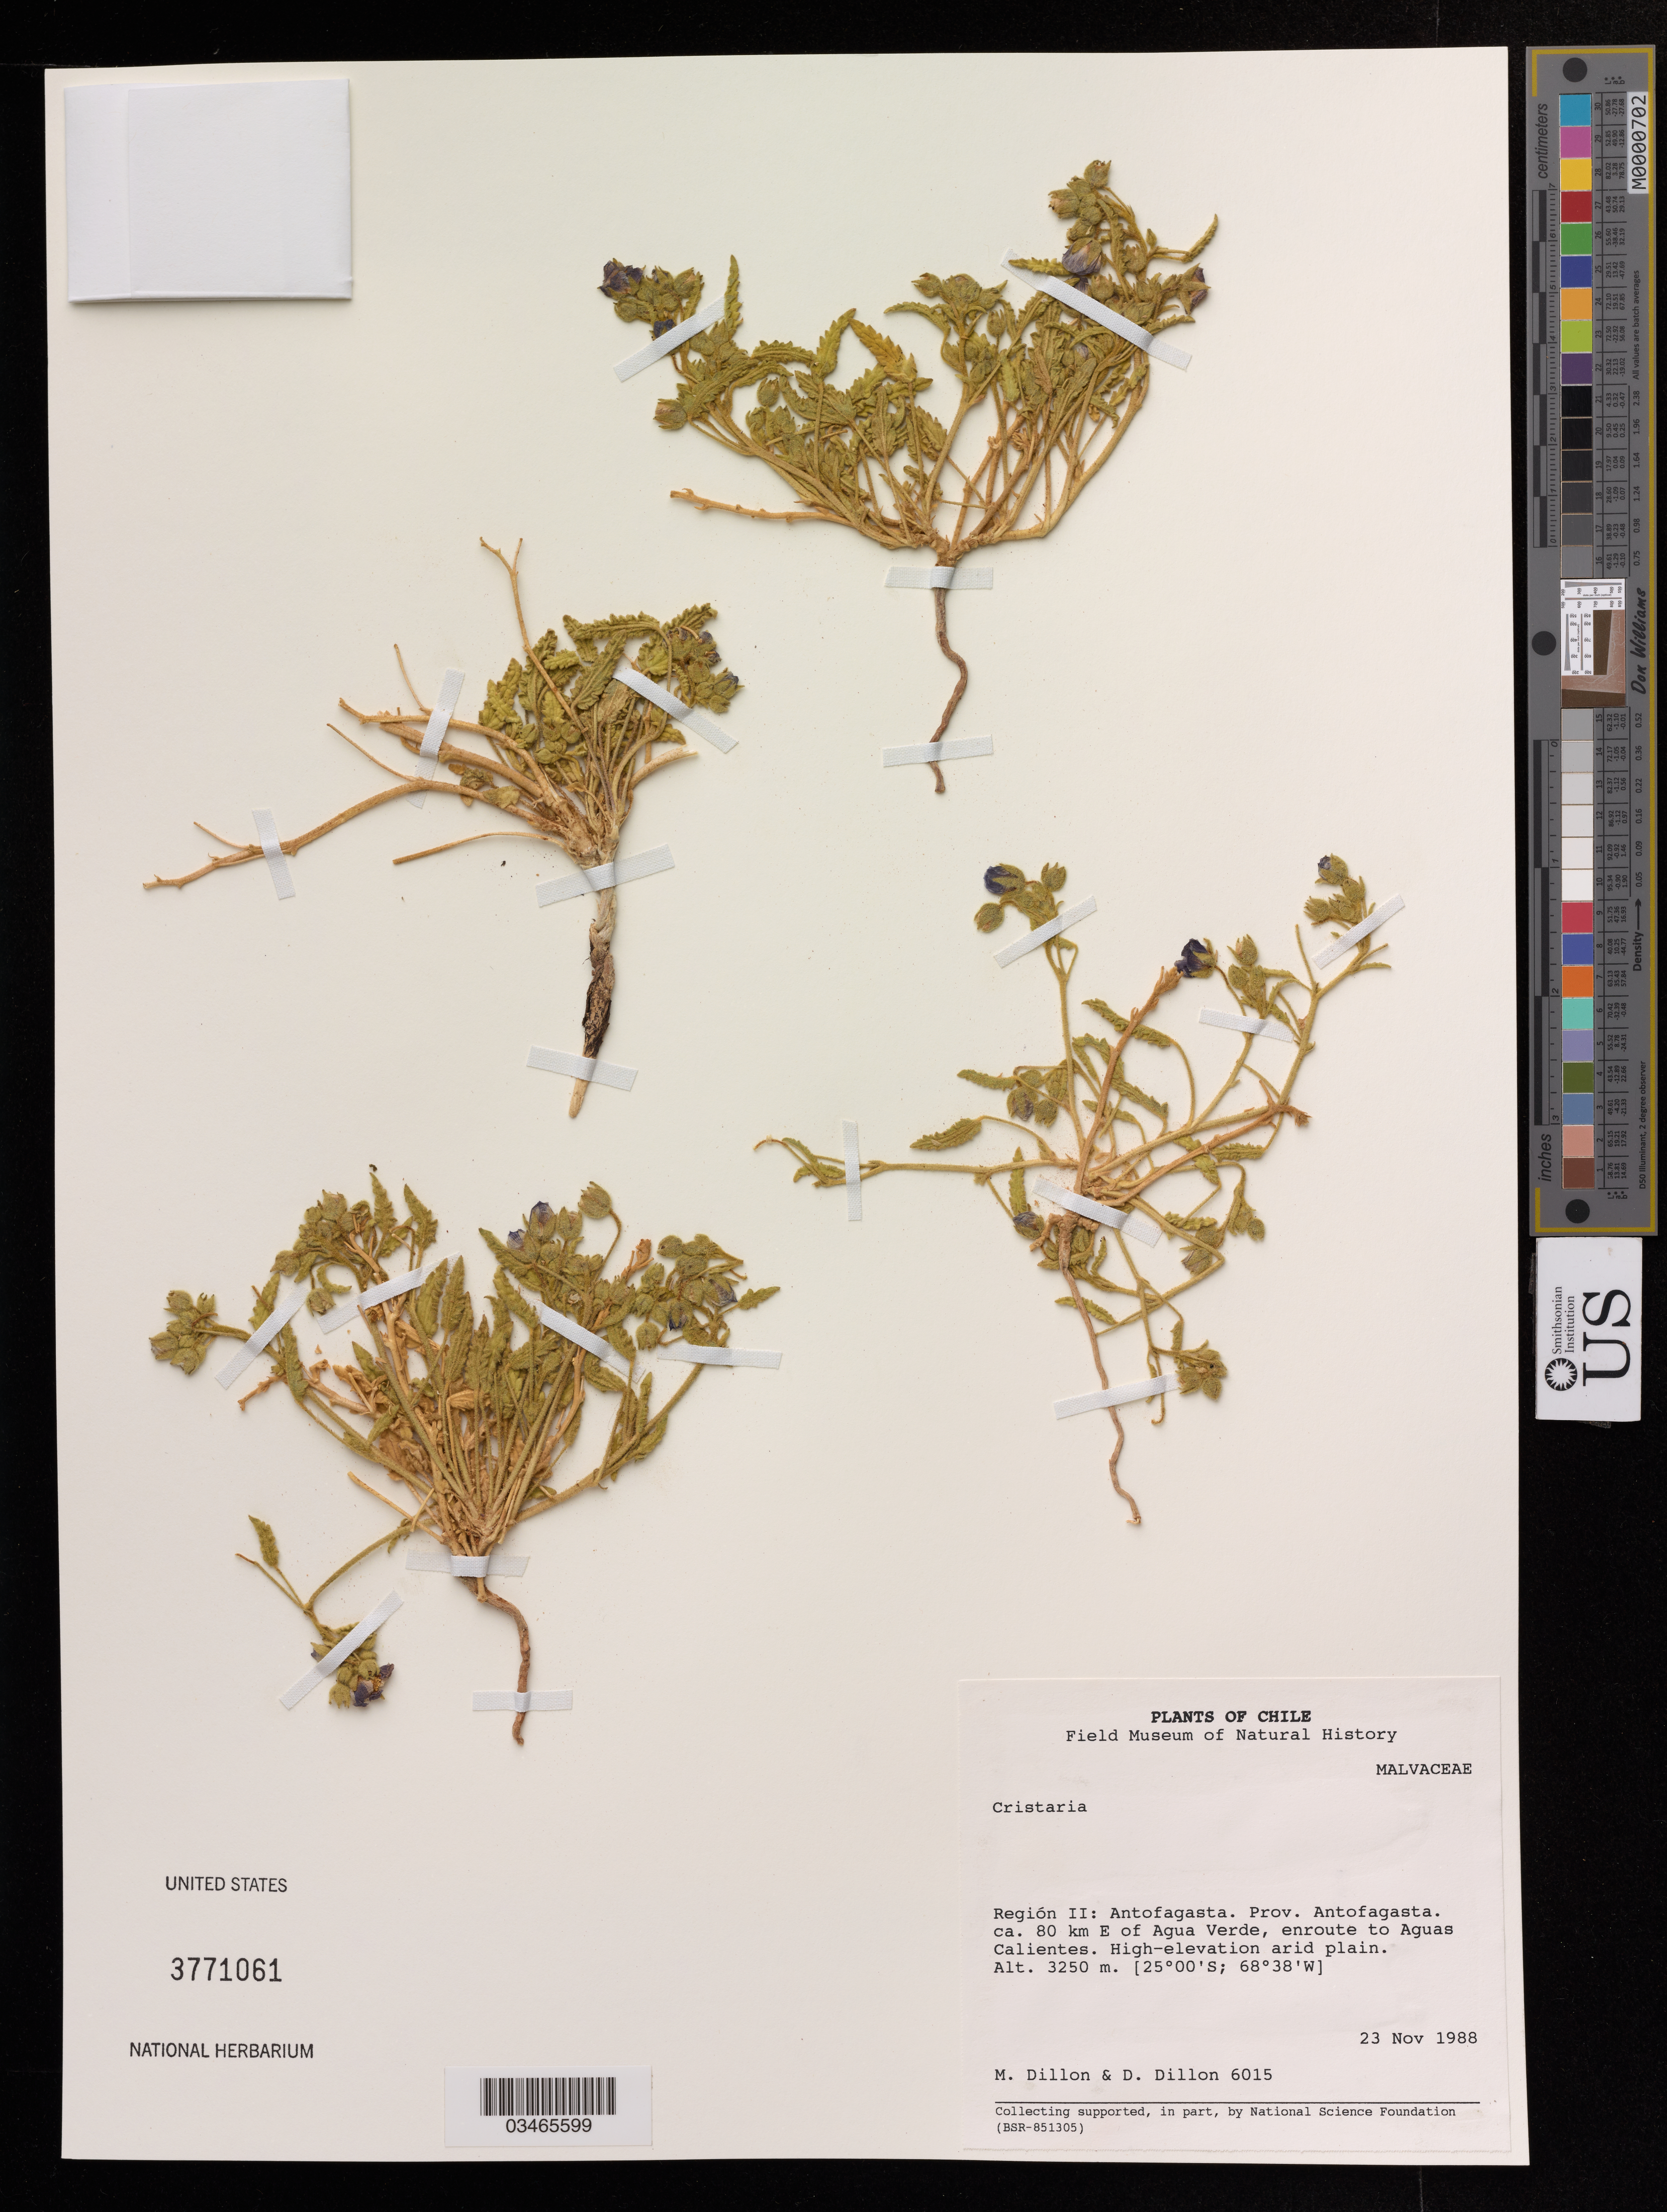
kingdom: Plantae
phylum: Tracheophyta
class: Magnoliopsida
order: Malvales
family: Malvaceae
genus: Cristaria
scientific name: Cristaria sp.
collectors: M. O. Dillon & D. Dillon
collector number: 6015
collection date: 1988-11-23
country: Chile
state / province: Antofagasta (II)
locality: Prov. Antofagasta. Ca. 80 km E of Agua Verde, enroute to Aguas Calientes.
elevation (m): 3250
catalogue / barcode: US 3771061